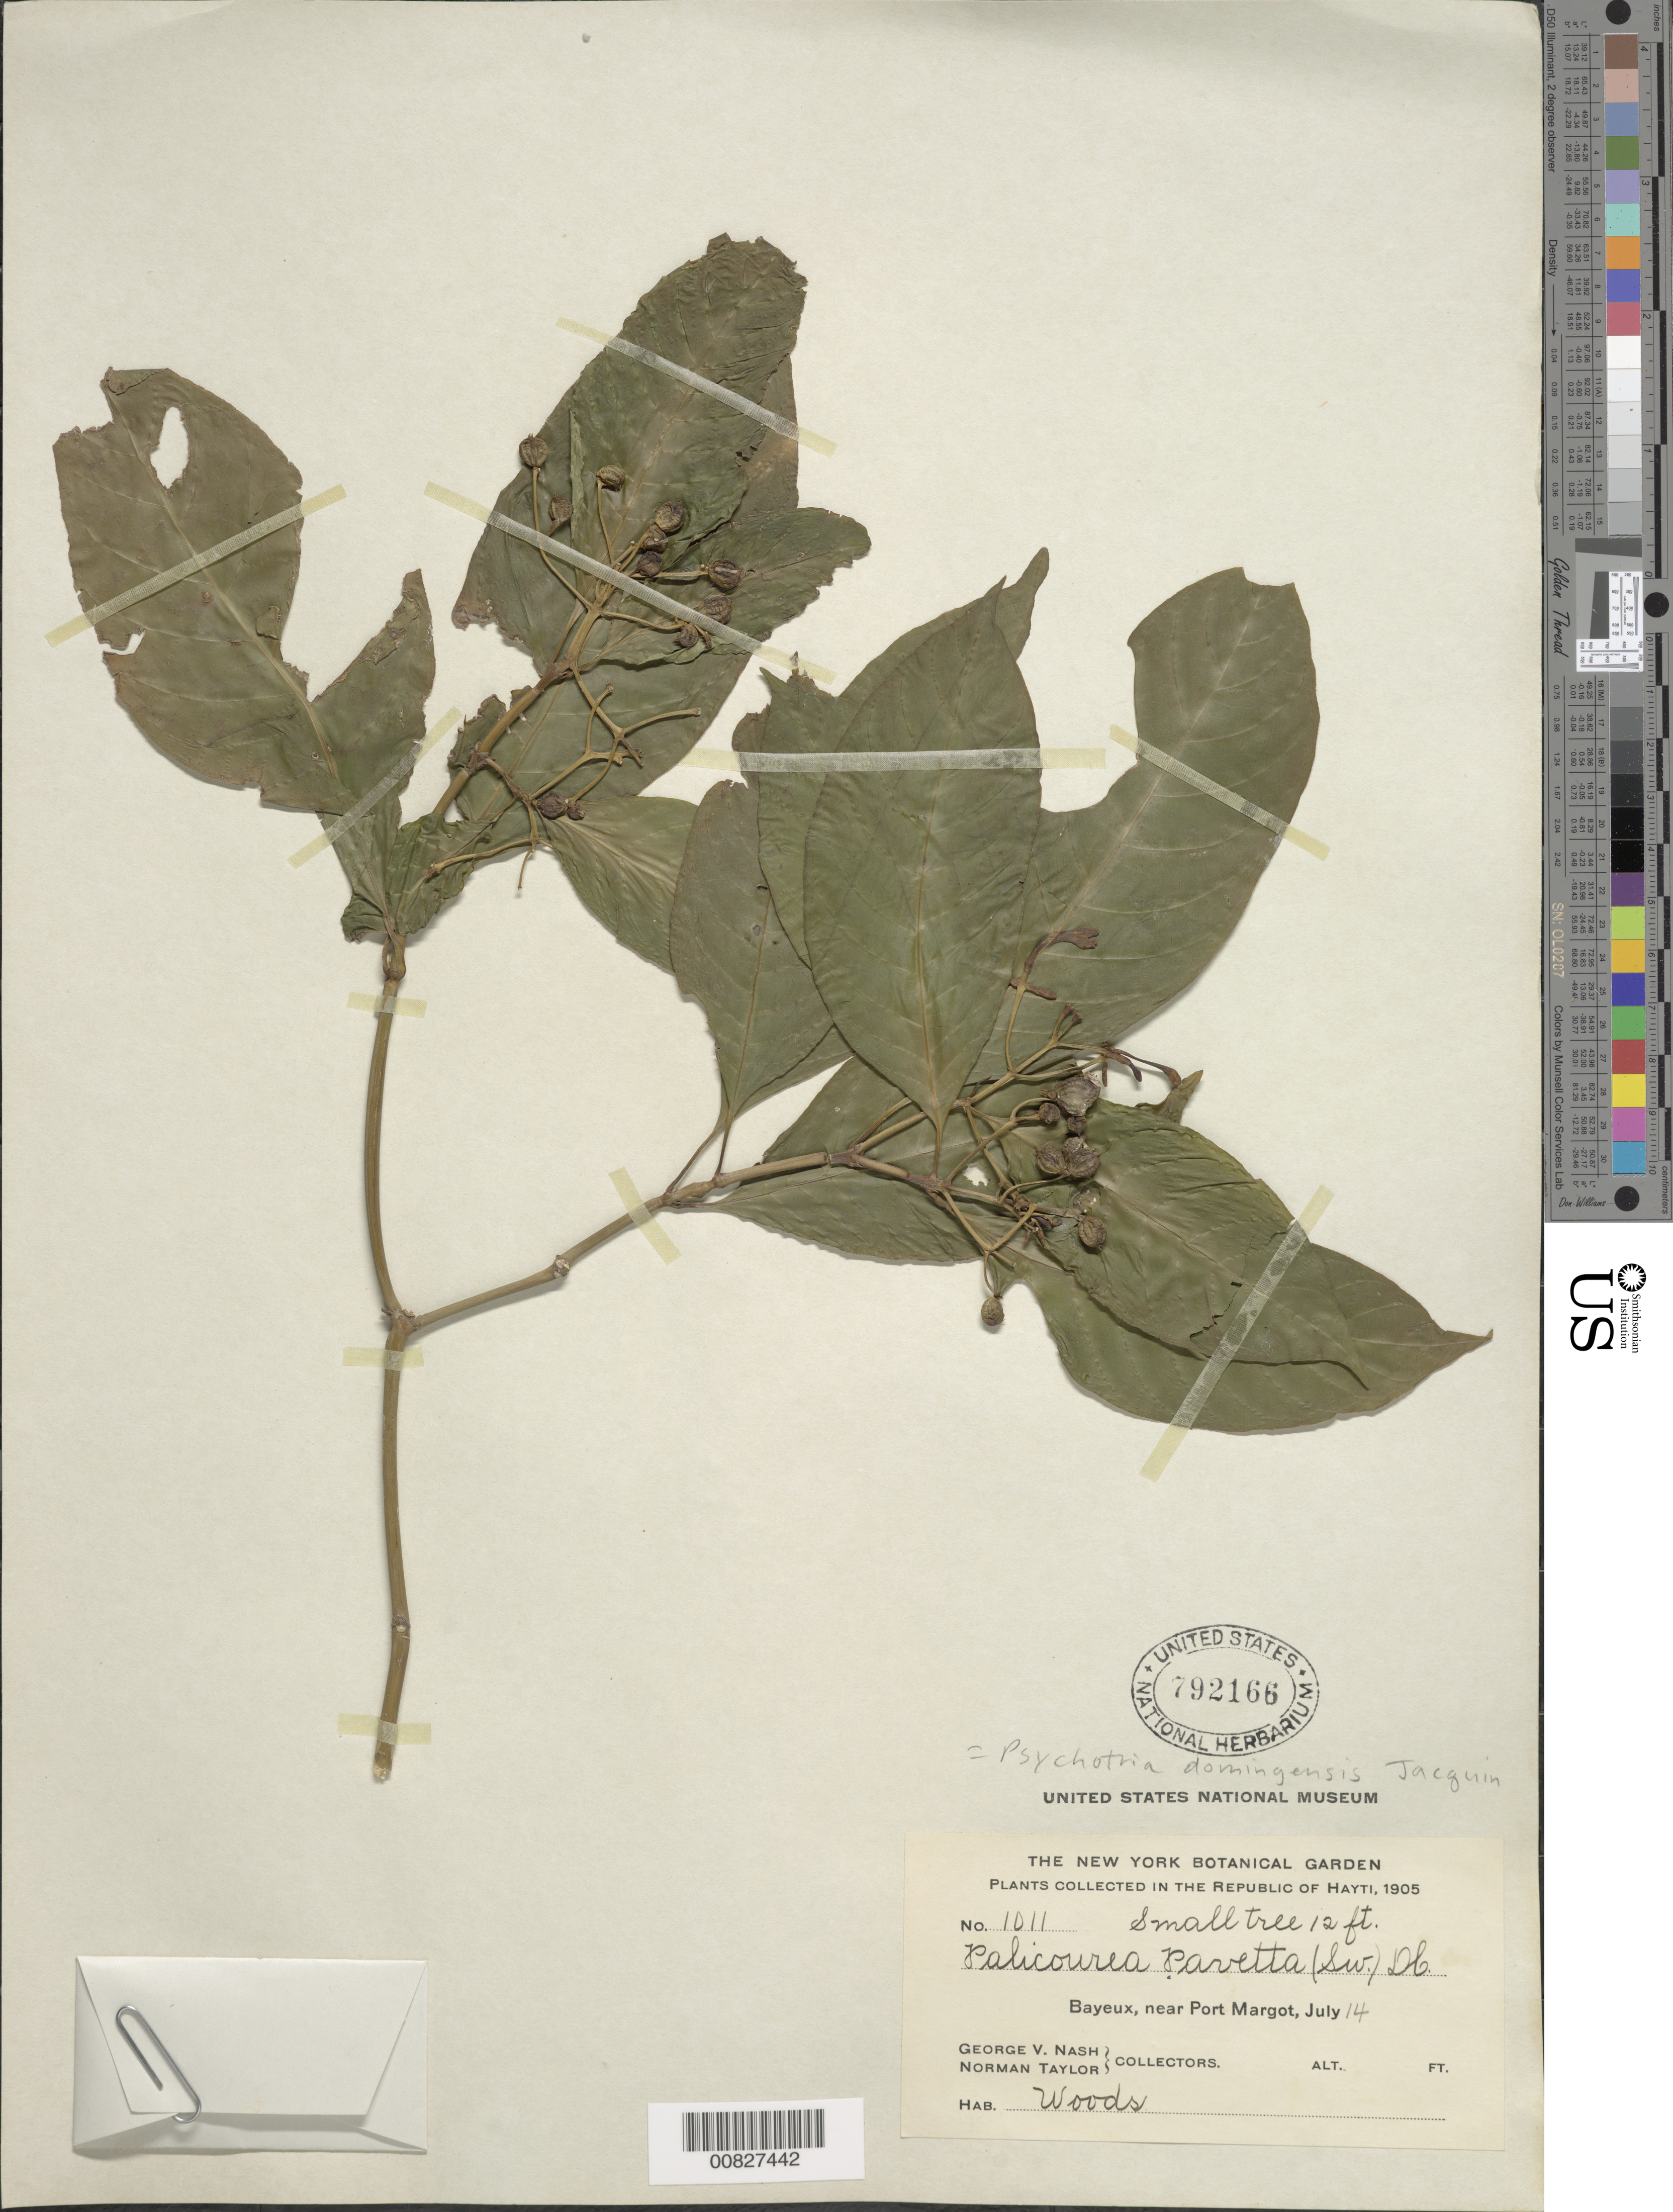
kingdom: Plantae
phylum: Tracheophyta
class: Magnoliopsida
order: Gentianales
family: Rubiaceae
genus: Psychotria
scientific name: Psychotria domingensis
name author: Jacq.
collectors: G. V. Nash & N. Taylor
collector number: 1011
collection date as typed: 14 Jul 1905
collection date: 1905-07-14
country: Haiti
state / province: Nord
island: Hispaniola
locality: Bayeux, Port Margot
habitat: Woods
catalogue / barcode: US 792166